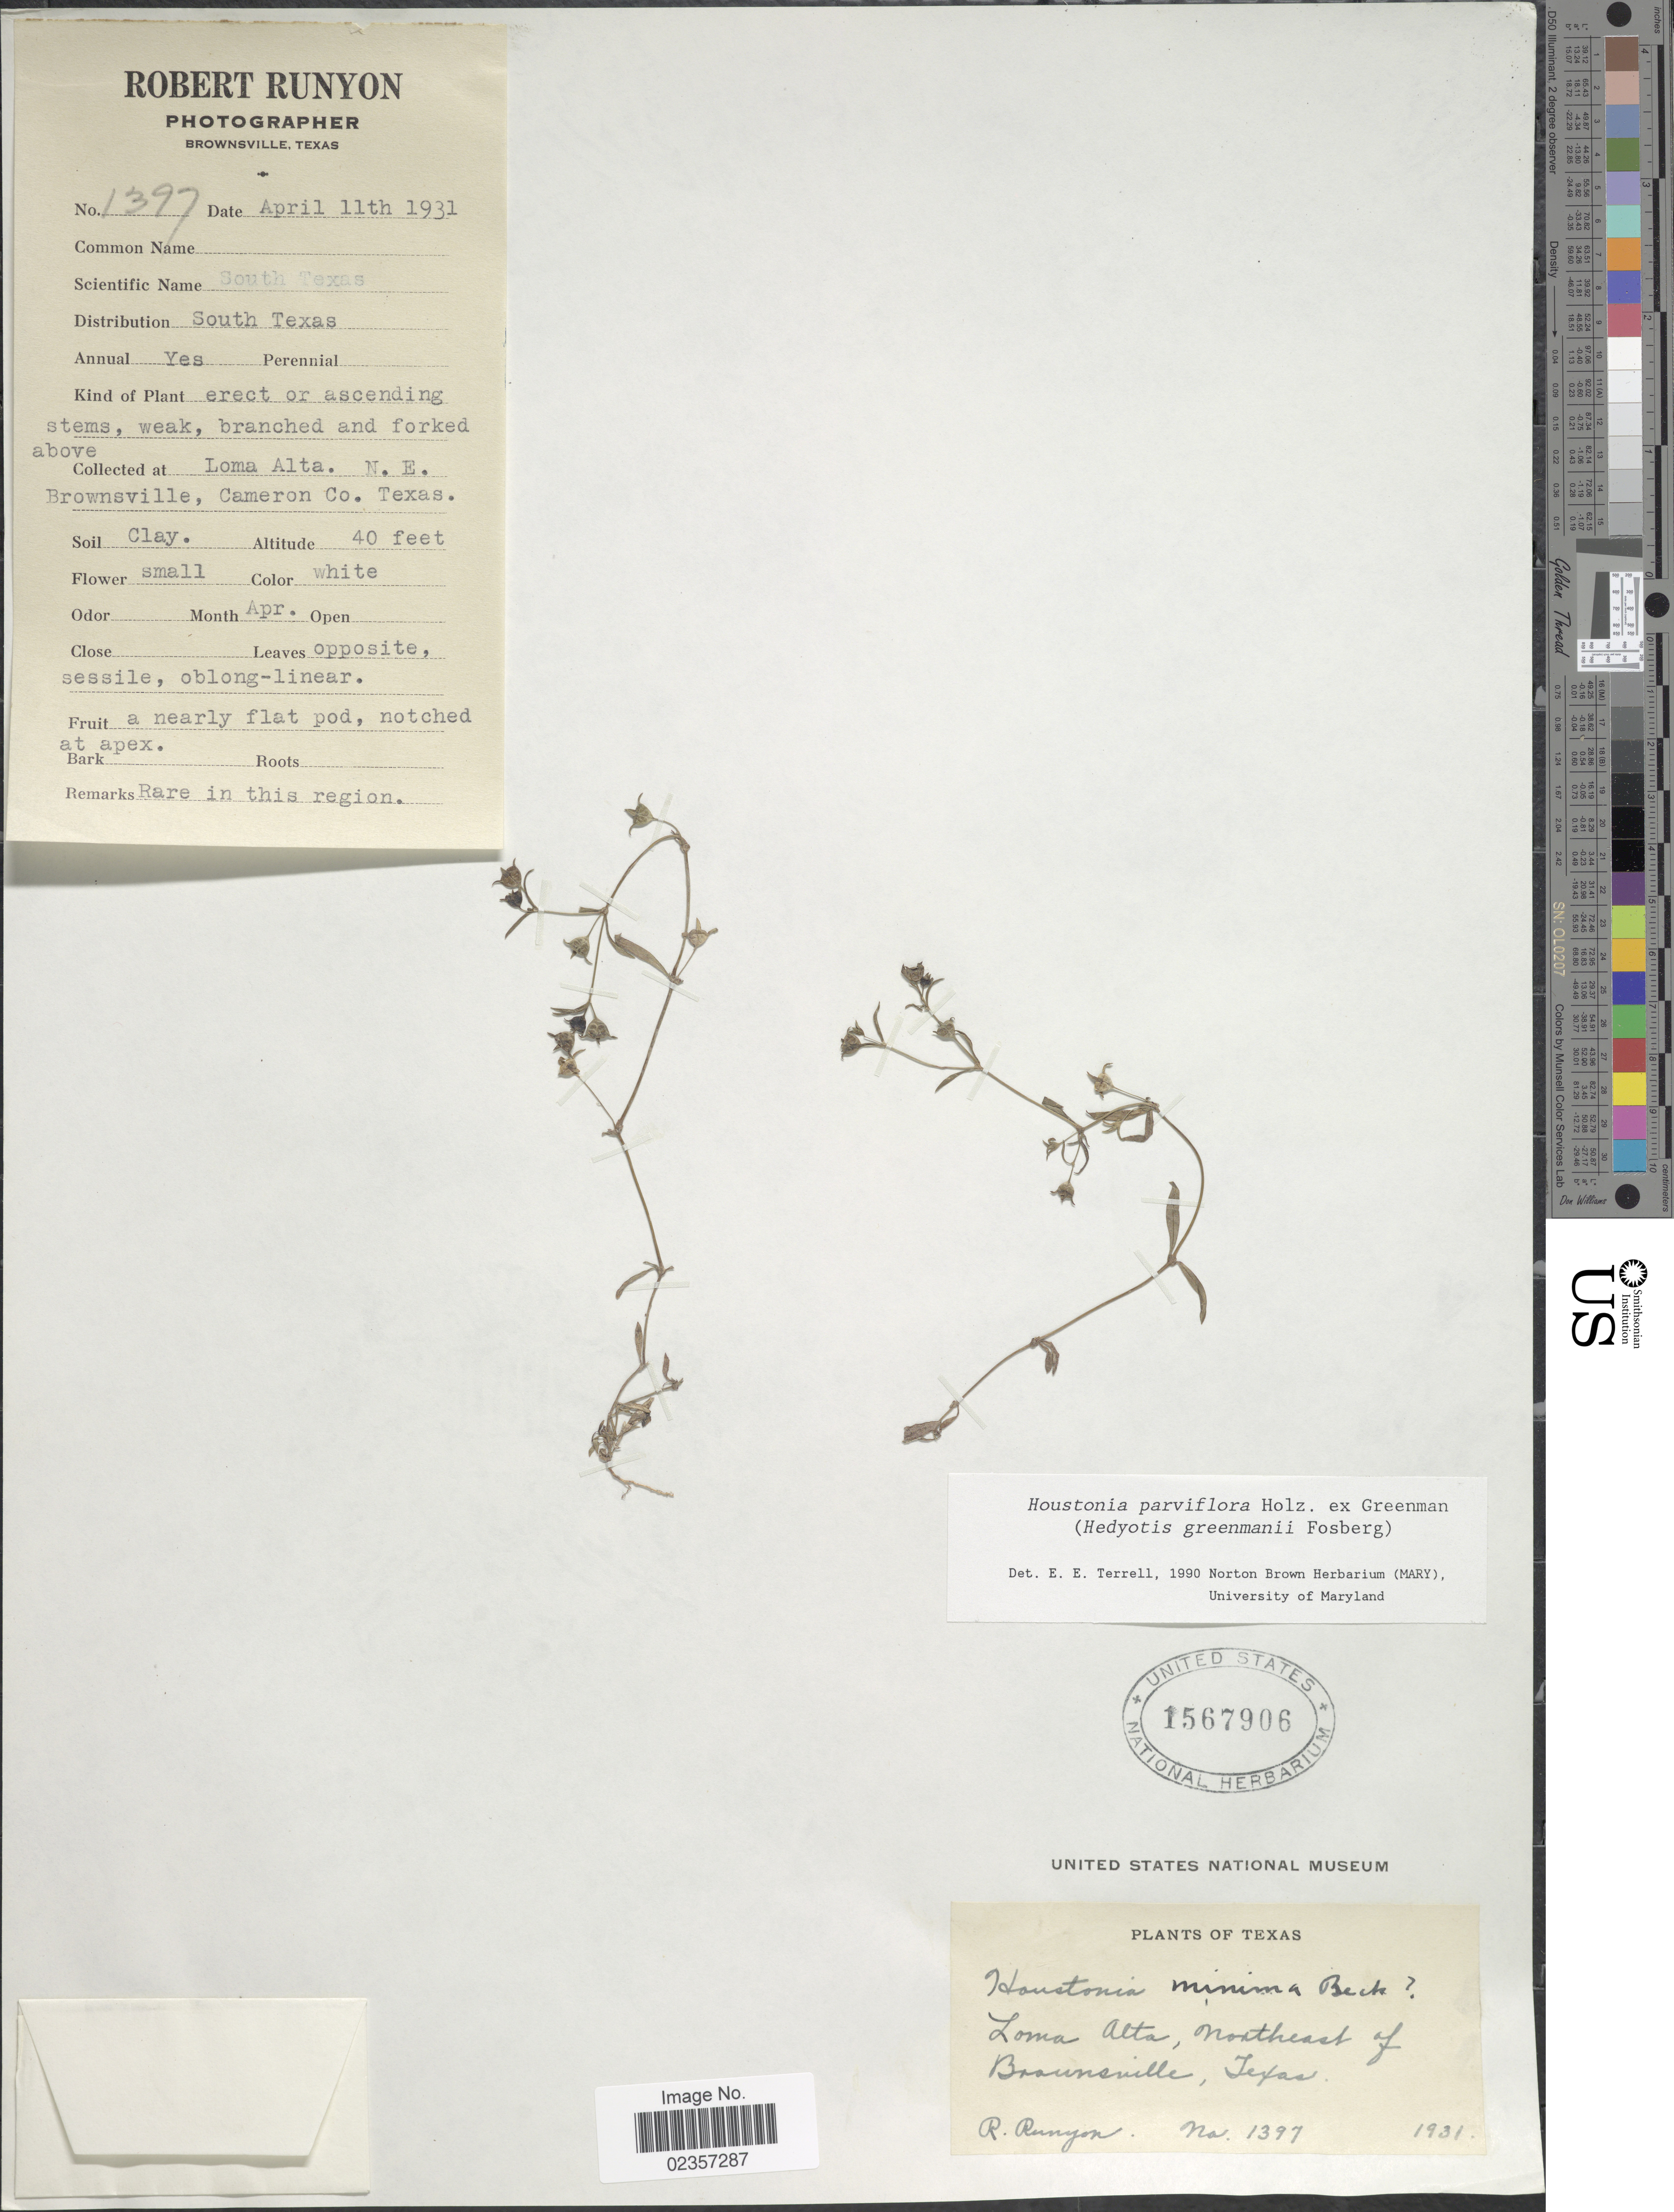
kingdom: Plantae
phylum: Tracheophyta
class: Magnoliopsida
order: Gentianales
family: Rubiaceae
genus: Houstonia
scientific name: Houstonia parviflora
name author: Holz. ex Greenm.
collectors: R. Runyon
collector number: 1397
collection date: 1931-04-11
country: United States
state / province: Texas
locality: Loma ALta, N. E. Brownsville, Cameron Co.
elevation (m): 12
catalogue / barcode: US 1567906